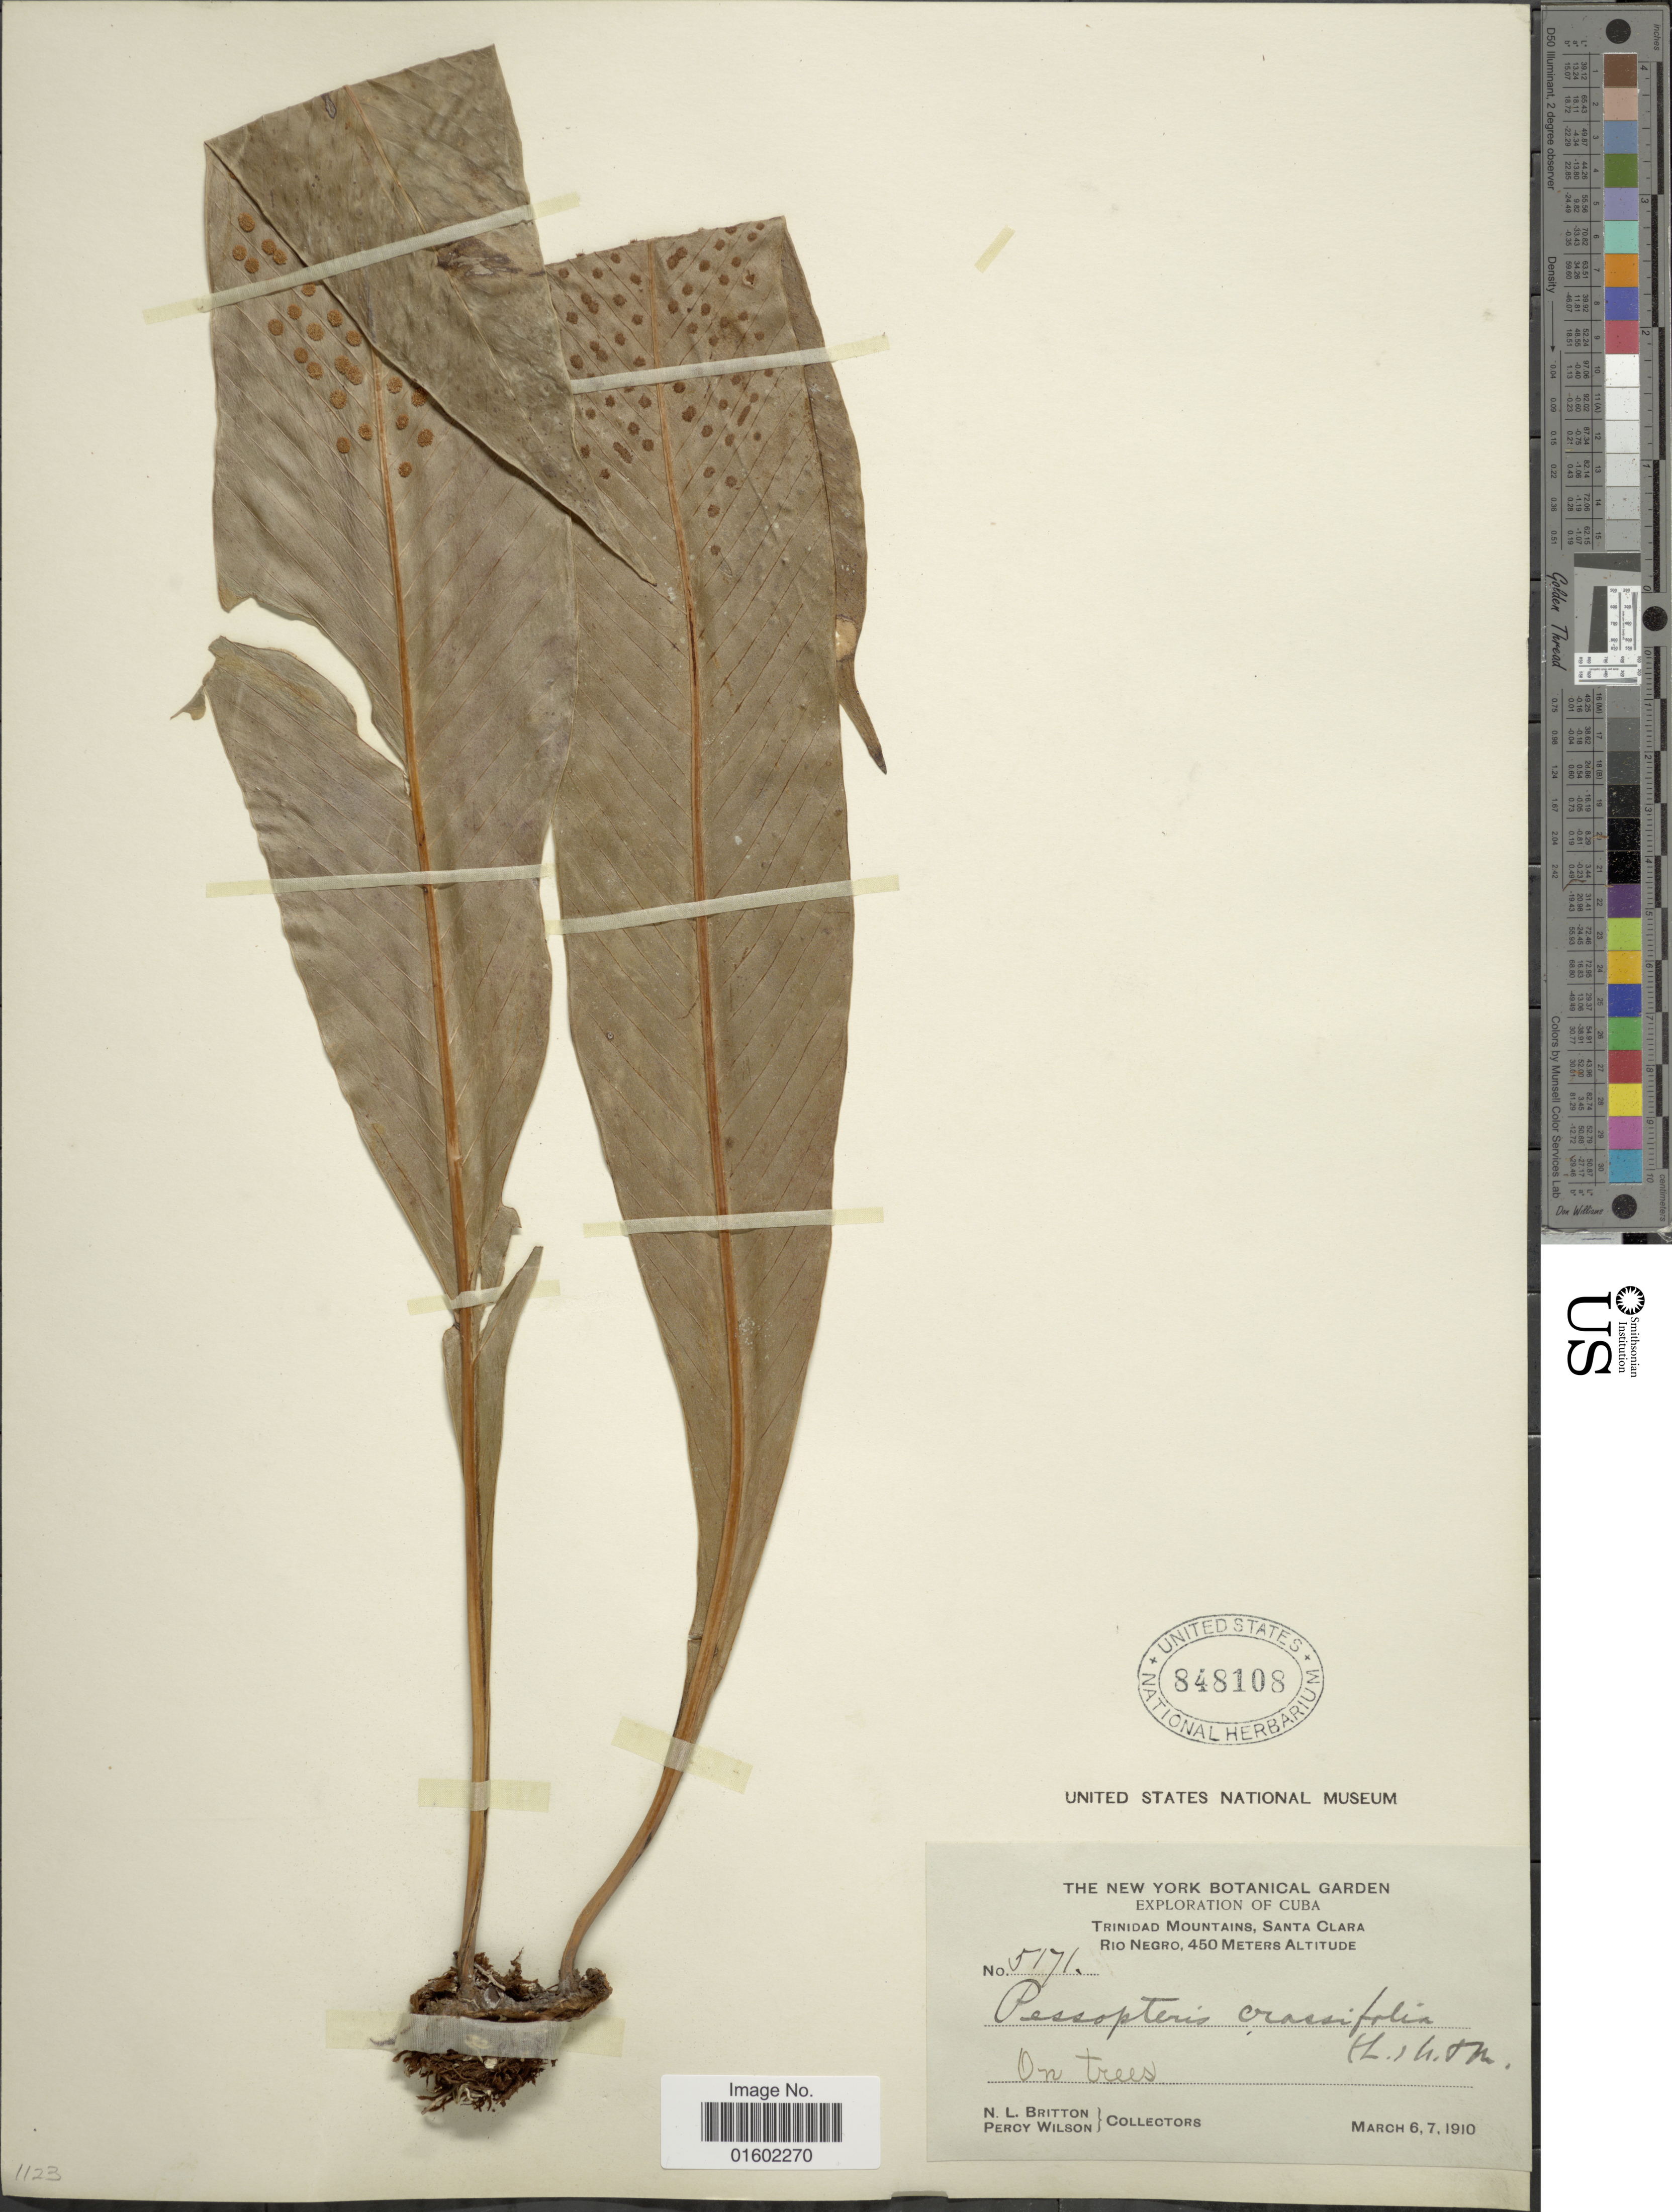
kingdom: Plantae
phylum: Tracheophyta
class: Polypodiopsida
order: Polypodiales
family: Polypodiaceae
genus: Niphidium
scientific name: Niphidium crassifolium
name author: (L.) Lellinger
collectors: N. Britton & P. Wilson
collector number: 5171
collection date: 1910-03-06/1910-03-07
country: Cuba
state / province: Las Villas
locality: Trinindad Mountains, Santa Clara, Rio Negro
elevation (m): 450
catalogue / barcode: US 848108